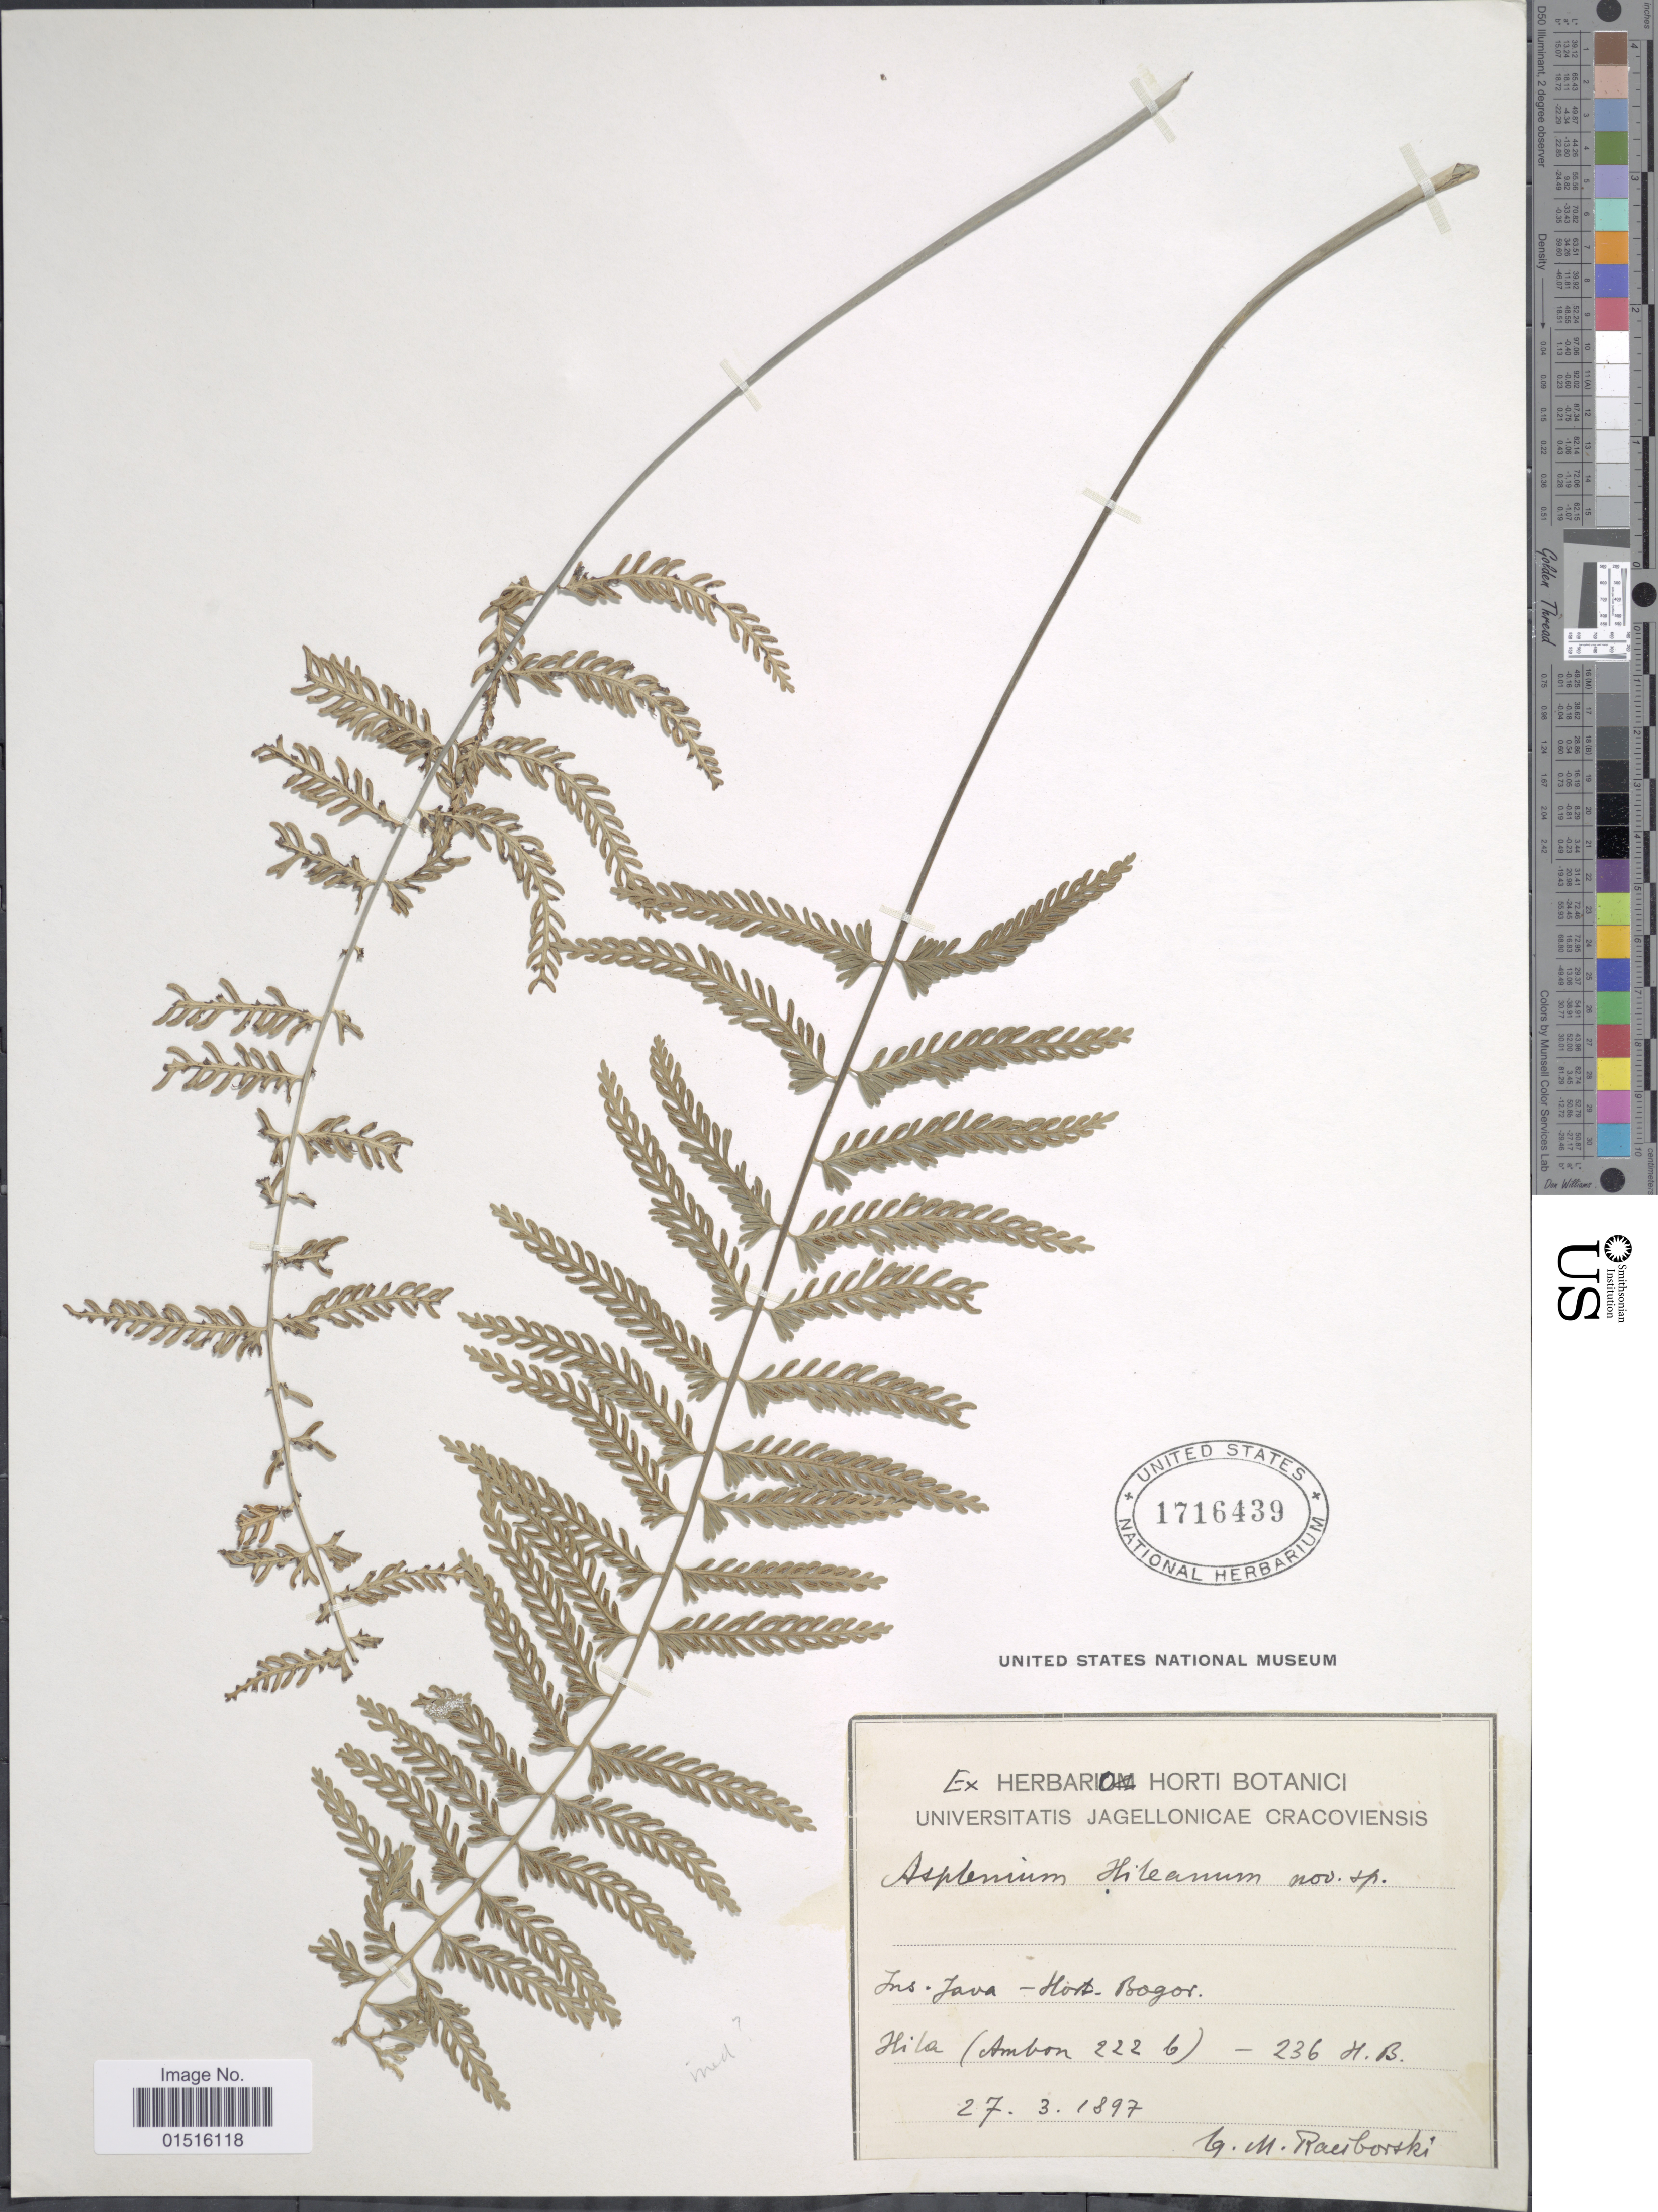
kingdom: Plantae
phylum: Tracheophyta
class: Polypodiopsida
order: Polypodiales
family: Aspleniaceae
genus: Asplenium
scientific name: Asplenium belangeri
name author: Bory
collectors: M. Raciborski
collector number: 236 H.B.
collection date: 1897-03-27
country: Indonesia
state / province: Java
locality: Hort Bogor, Hila [interpreted]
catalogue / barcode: US 1716439